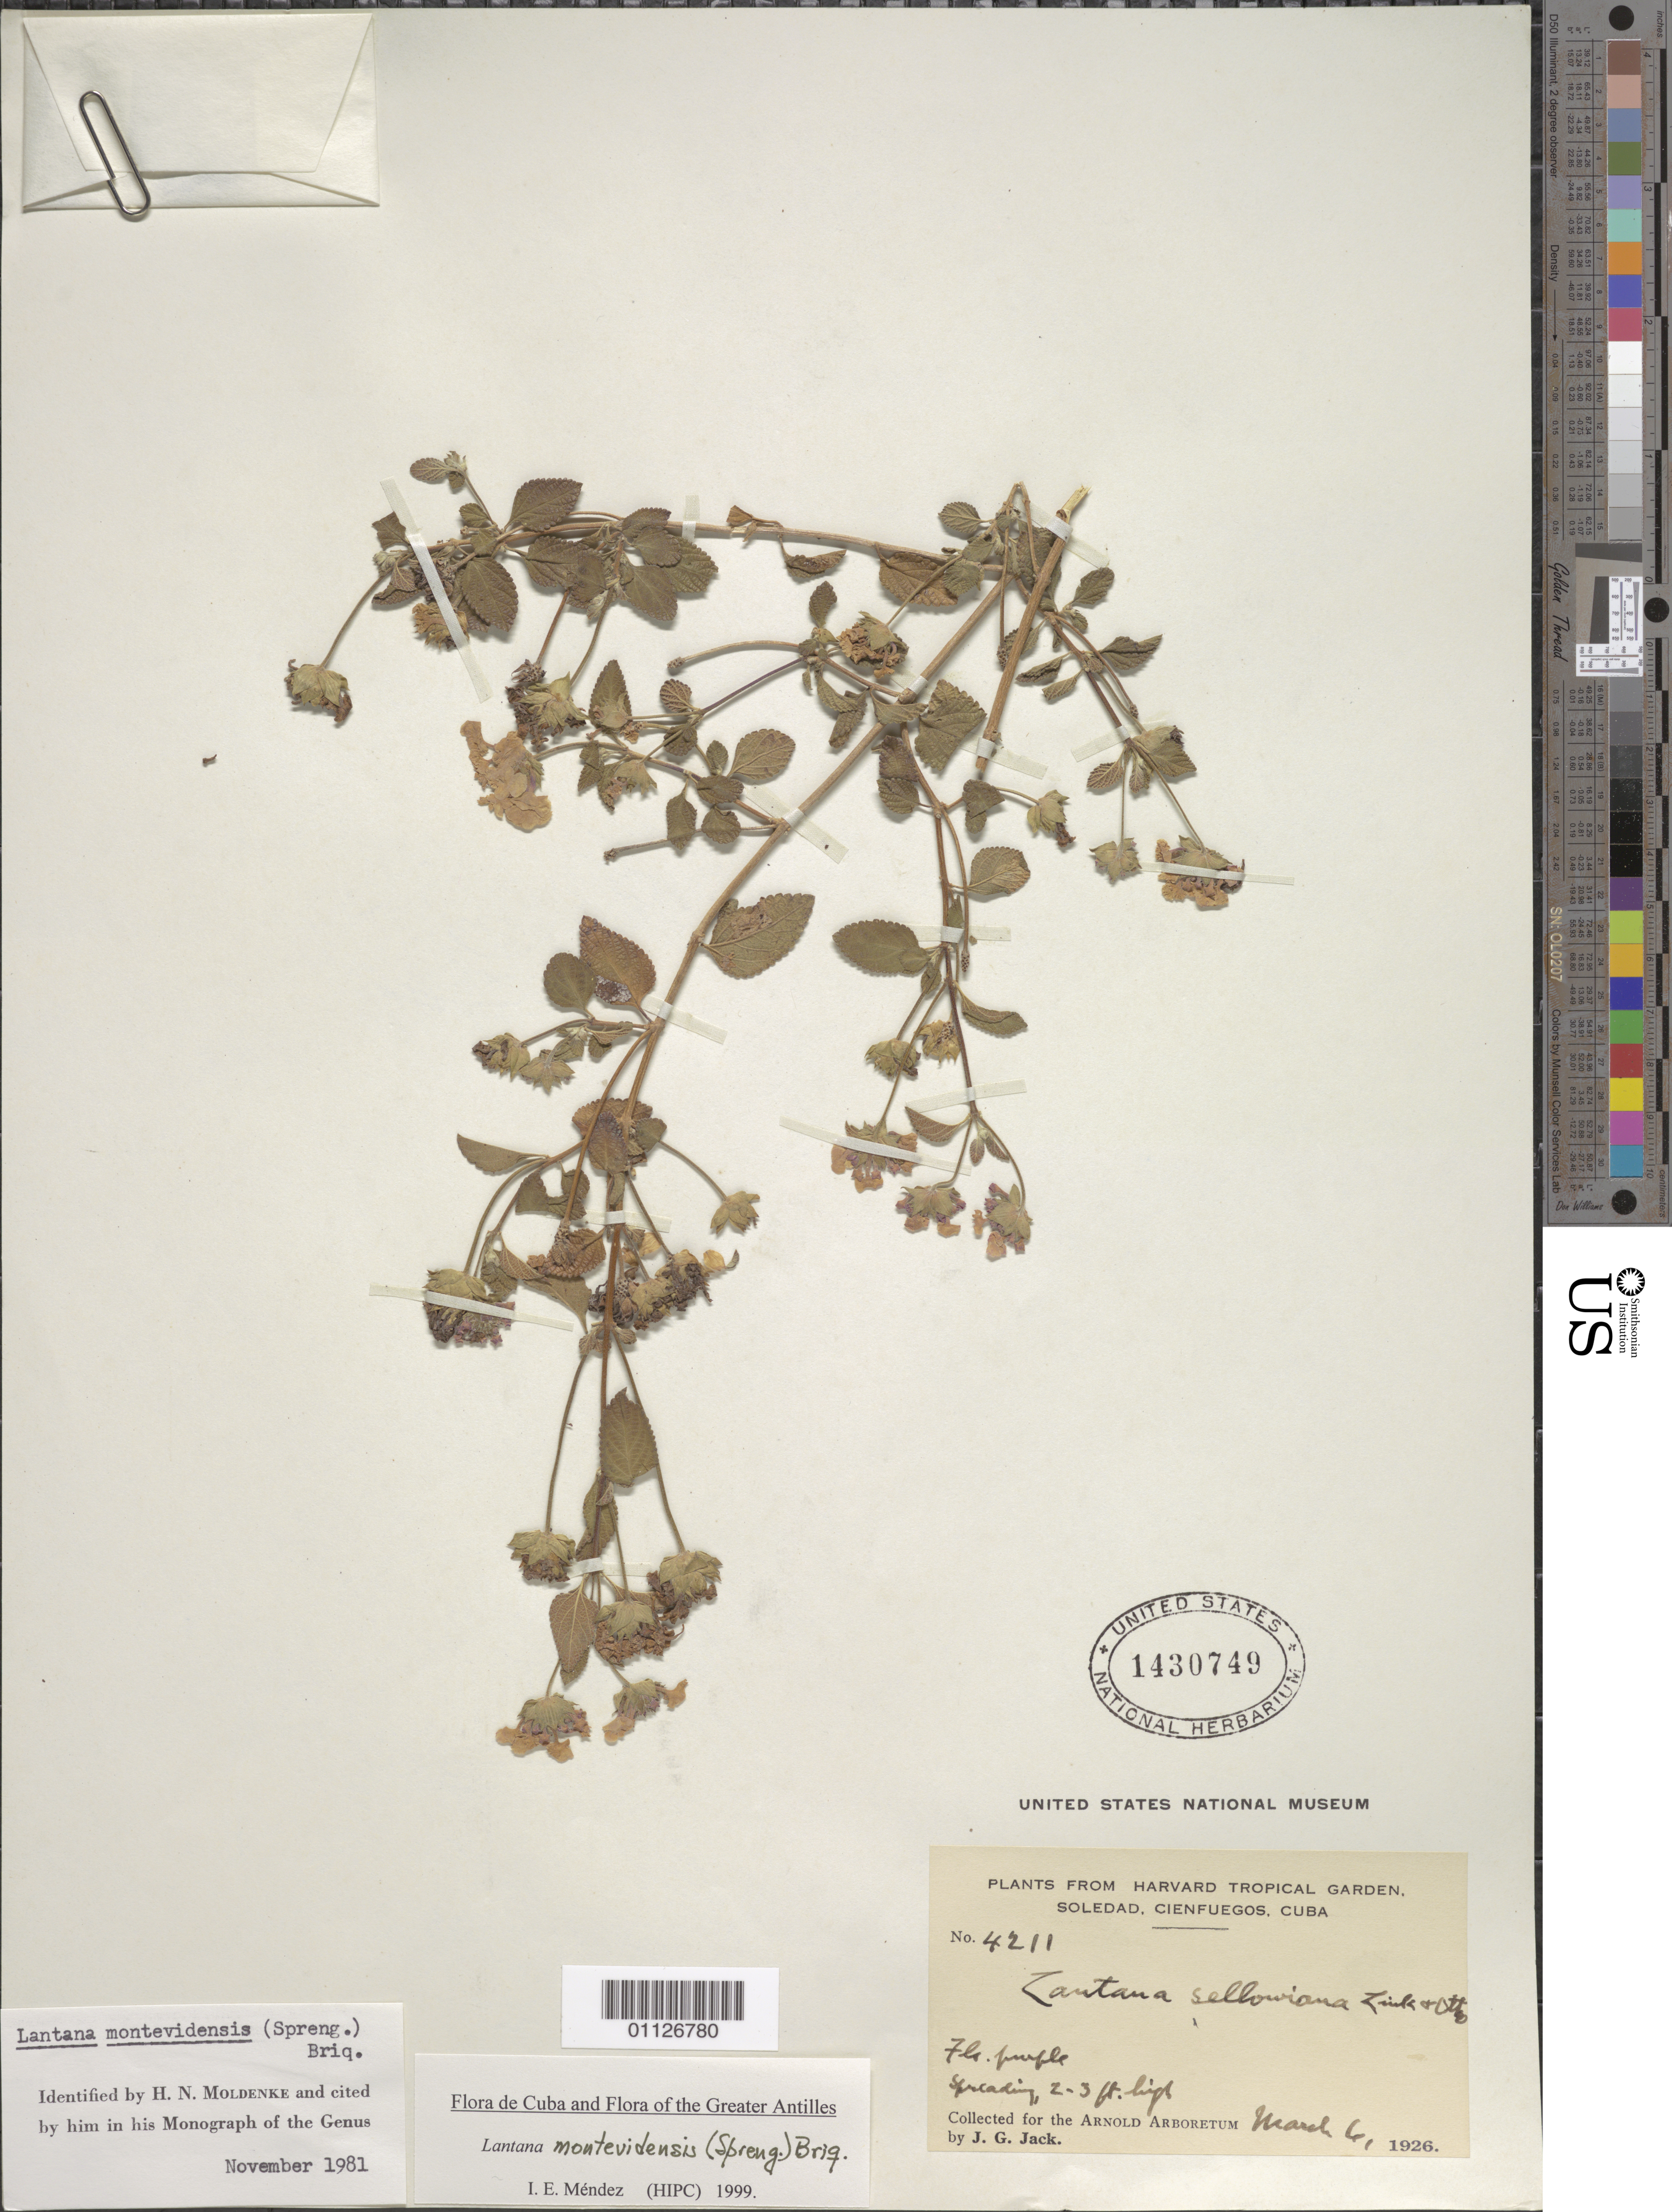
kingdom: Plantae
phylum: Tracheophyta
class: Magnoliopsida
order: Lamiales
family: Verbenaceae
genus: Lantana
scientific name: Lantana montevidensis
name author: (Spreng.) Briq.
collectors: J. G. Jack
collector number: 4211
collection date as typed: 06 Mar 1926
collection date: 1926-03-06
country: Cuba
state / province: Cienfuegos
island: Cuba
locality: Soledad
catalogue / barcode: US 1430749